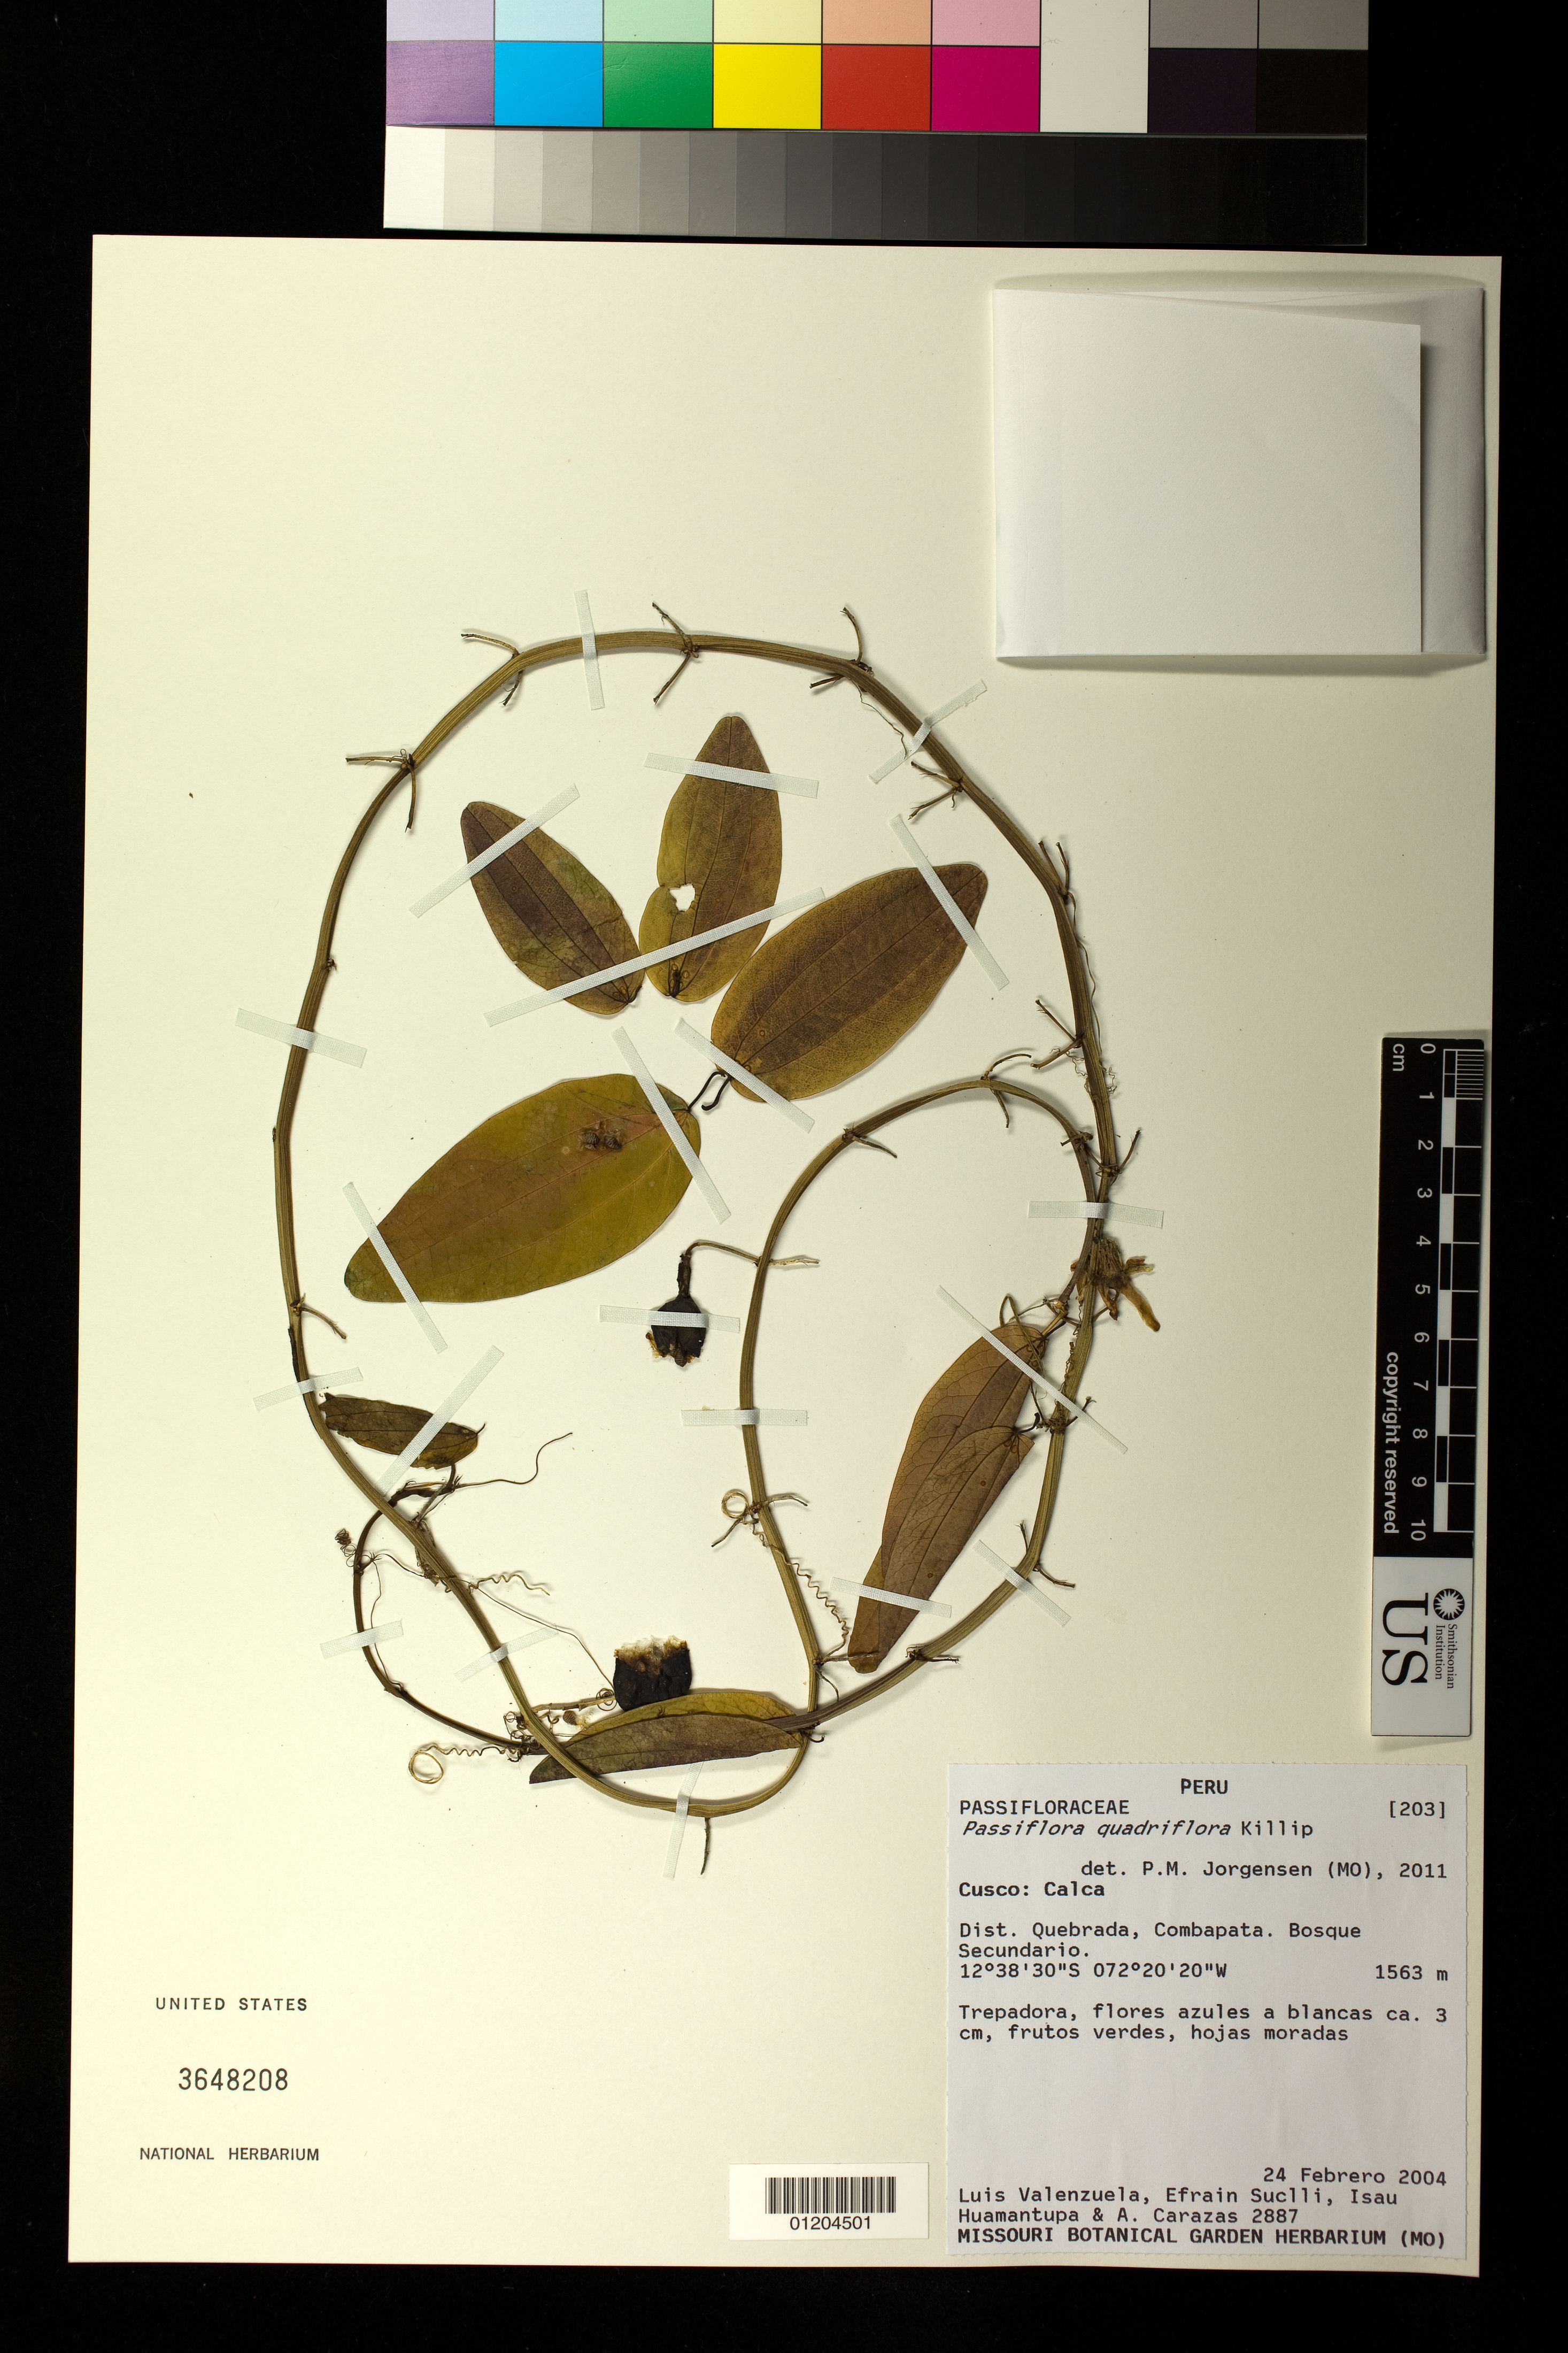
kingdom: Plantae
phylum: Tracheophyta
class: Magnoliopsida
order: Malpighiales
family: Passifloraceae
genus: Passiflora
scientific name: Passiflora quadriflora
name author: Killip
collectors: L. Valenzuela, E. Suclli, I. Huamantupa & A. Carazas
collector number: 2887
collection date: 2004-02-24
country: Peru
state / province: Cusco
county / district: Canchis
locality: Dist. Quebrada, Combapata, Bosque Secundario.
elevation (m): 1563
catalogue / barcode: US 3648208